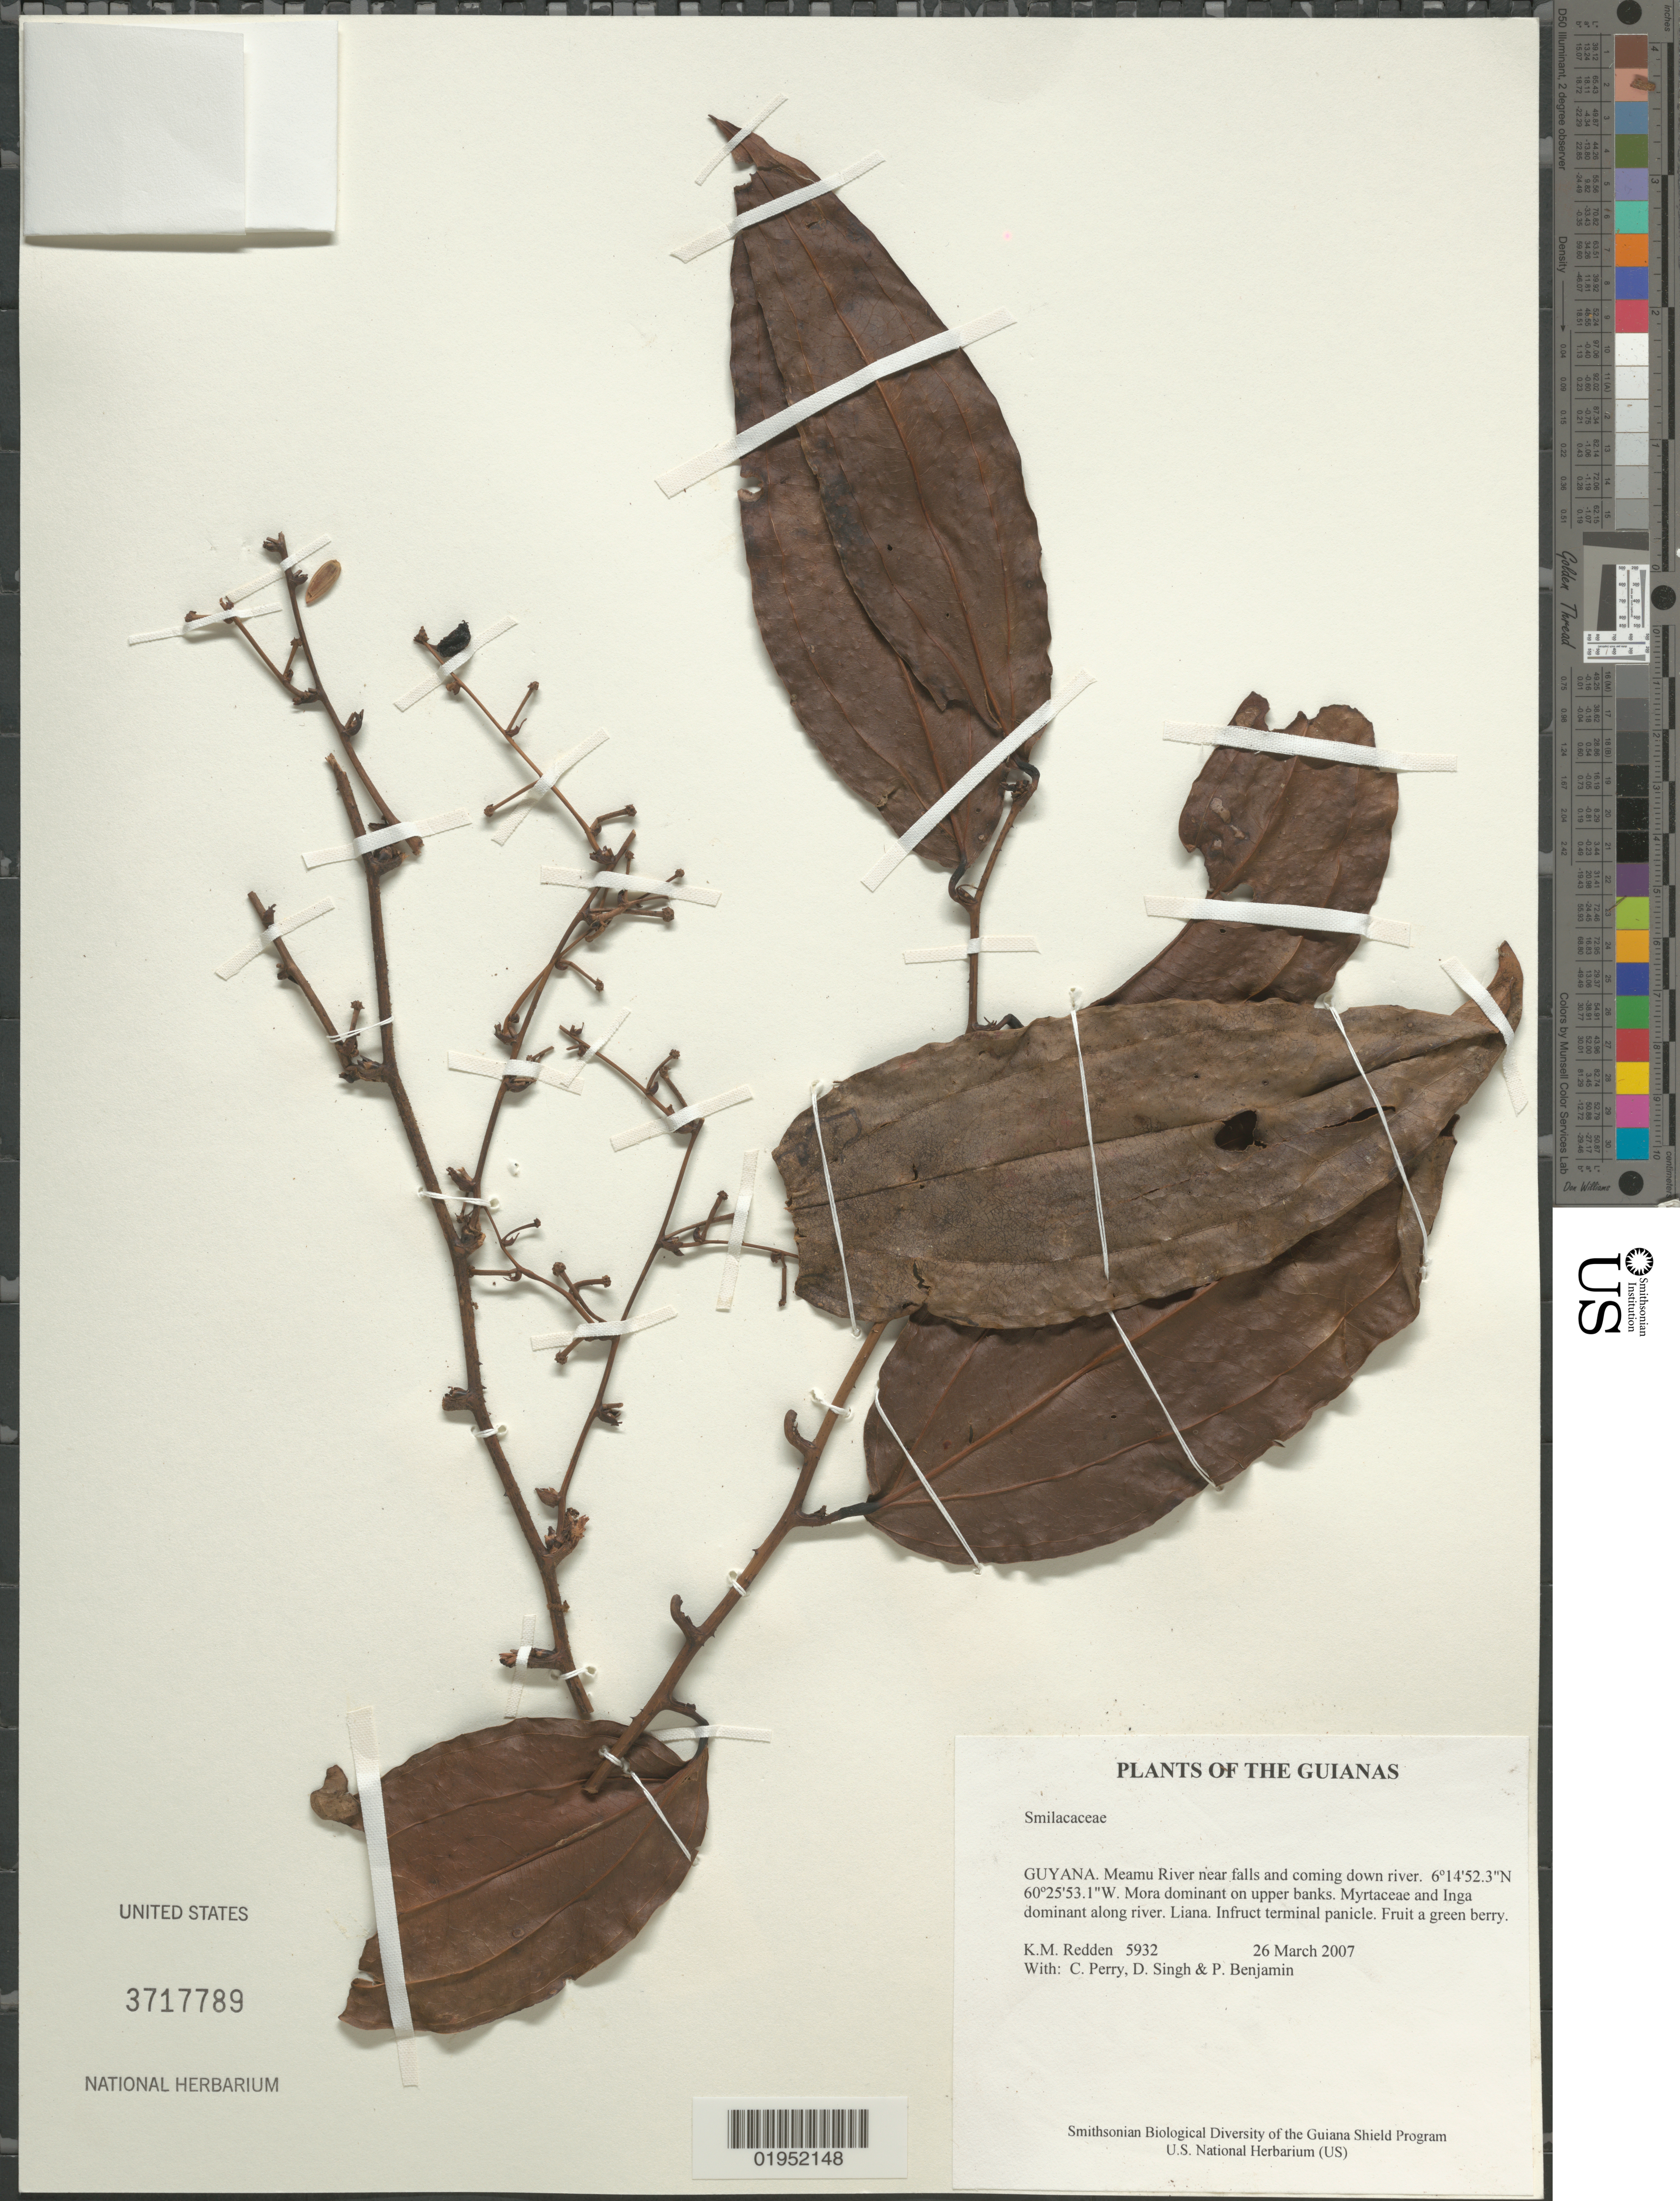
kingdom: Plantae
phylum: Tracheophyta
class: Liliopsida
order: Liliales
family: Smilacaceae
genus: Smilax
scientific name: Smilax sp.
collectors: K. M. Redden, C. Perry, D. Singh & P. Benjamin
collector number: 5932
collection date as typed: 26 March 2007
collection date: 2007-03-26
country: Guyana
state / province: Cuyuni-Mazaruni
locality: Meamu River near falls and coming down river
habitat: Mora dominant on upper banks. Myrtaceae and Inga dominant along river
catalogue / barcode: US 3717789